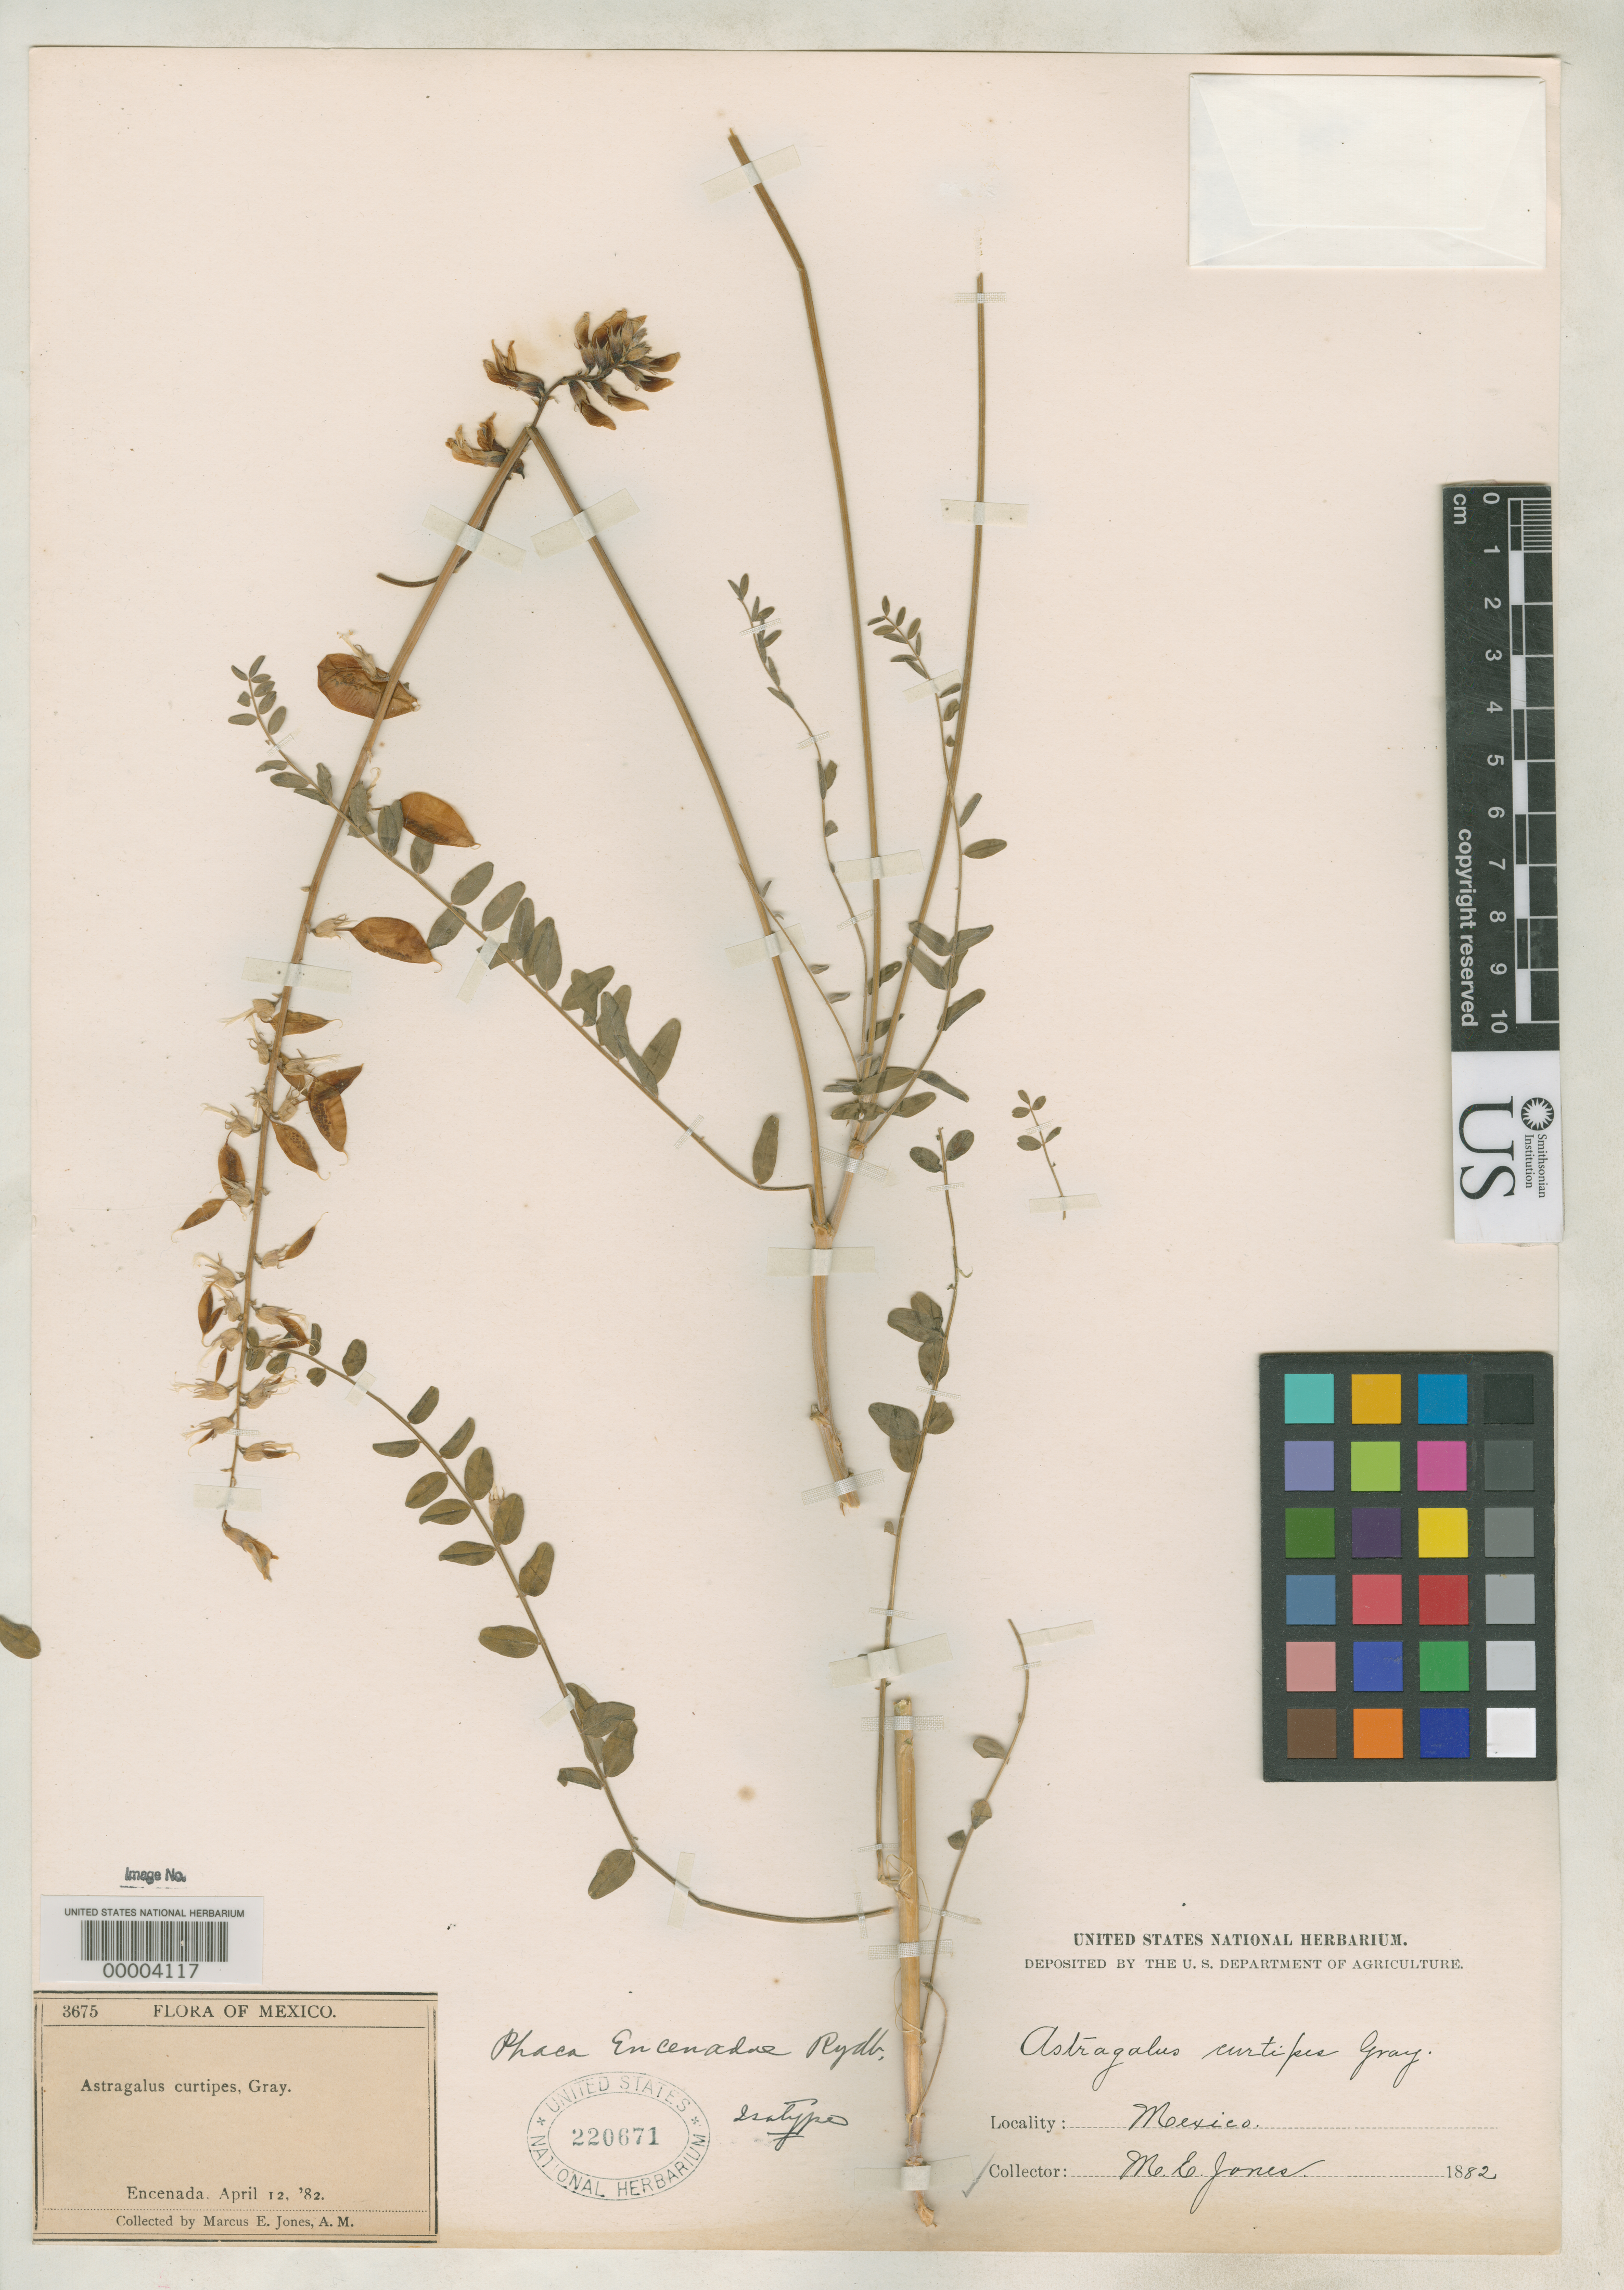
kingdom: Plantae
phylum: Tracheophyta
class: Magnoliopsida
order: Fabales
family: Fabaceae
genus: Phaca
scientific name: Phaca encenadae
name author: Rydb.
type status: Possible Isotype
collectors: M. E. Jones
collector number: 3675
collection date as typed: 12 Apr 1882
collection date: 1882-04-12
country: Mexico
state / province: Baja California Norte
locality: Ensenada.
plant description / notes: Protologue cites type collection as M.E. Jones 3672; other collections from same locality & date may be isotypes but have different numbers (3675, 3676).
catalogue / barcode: US 220671